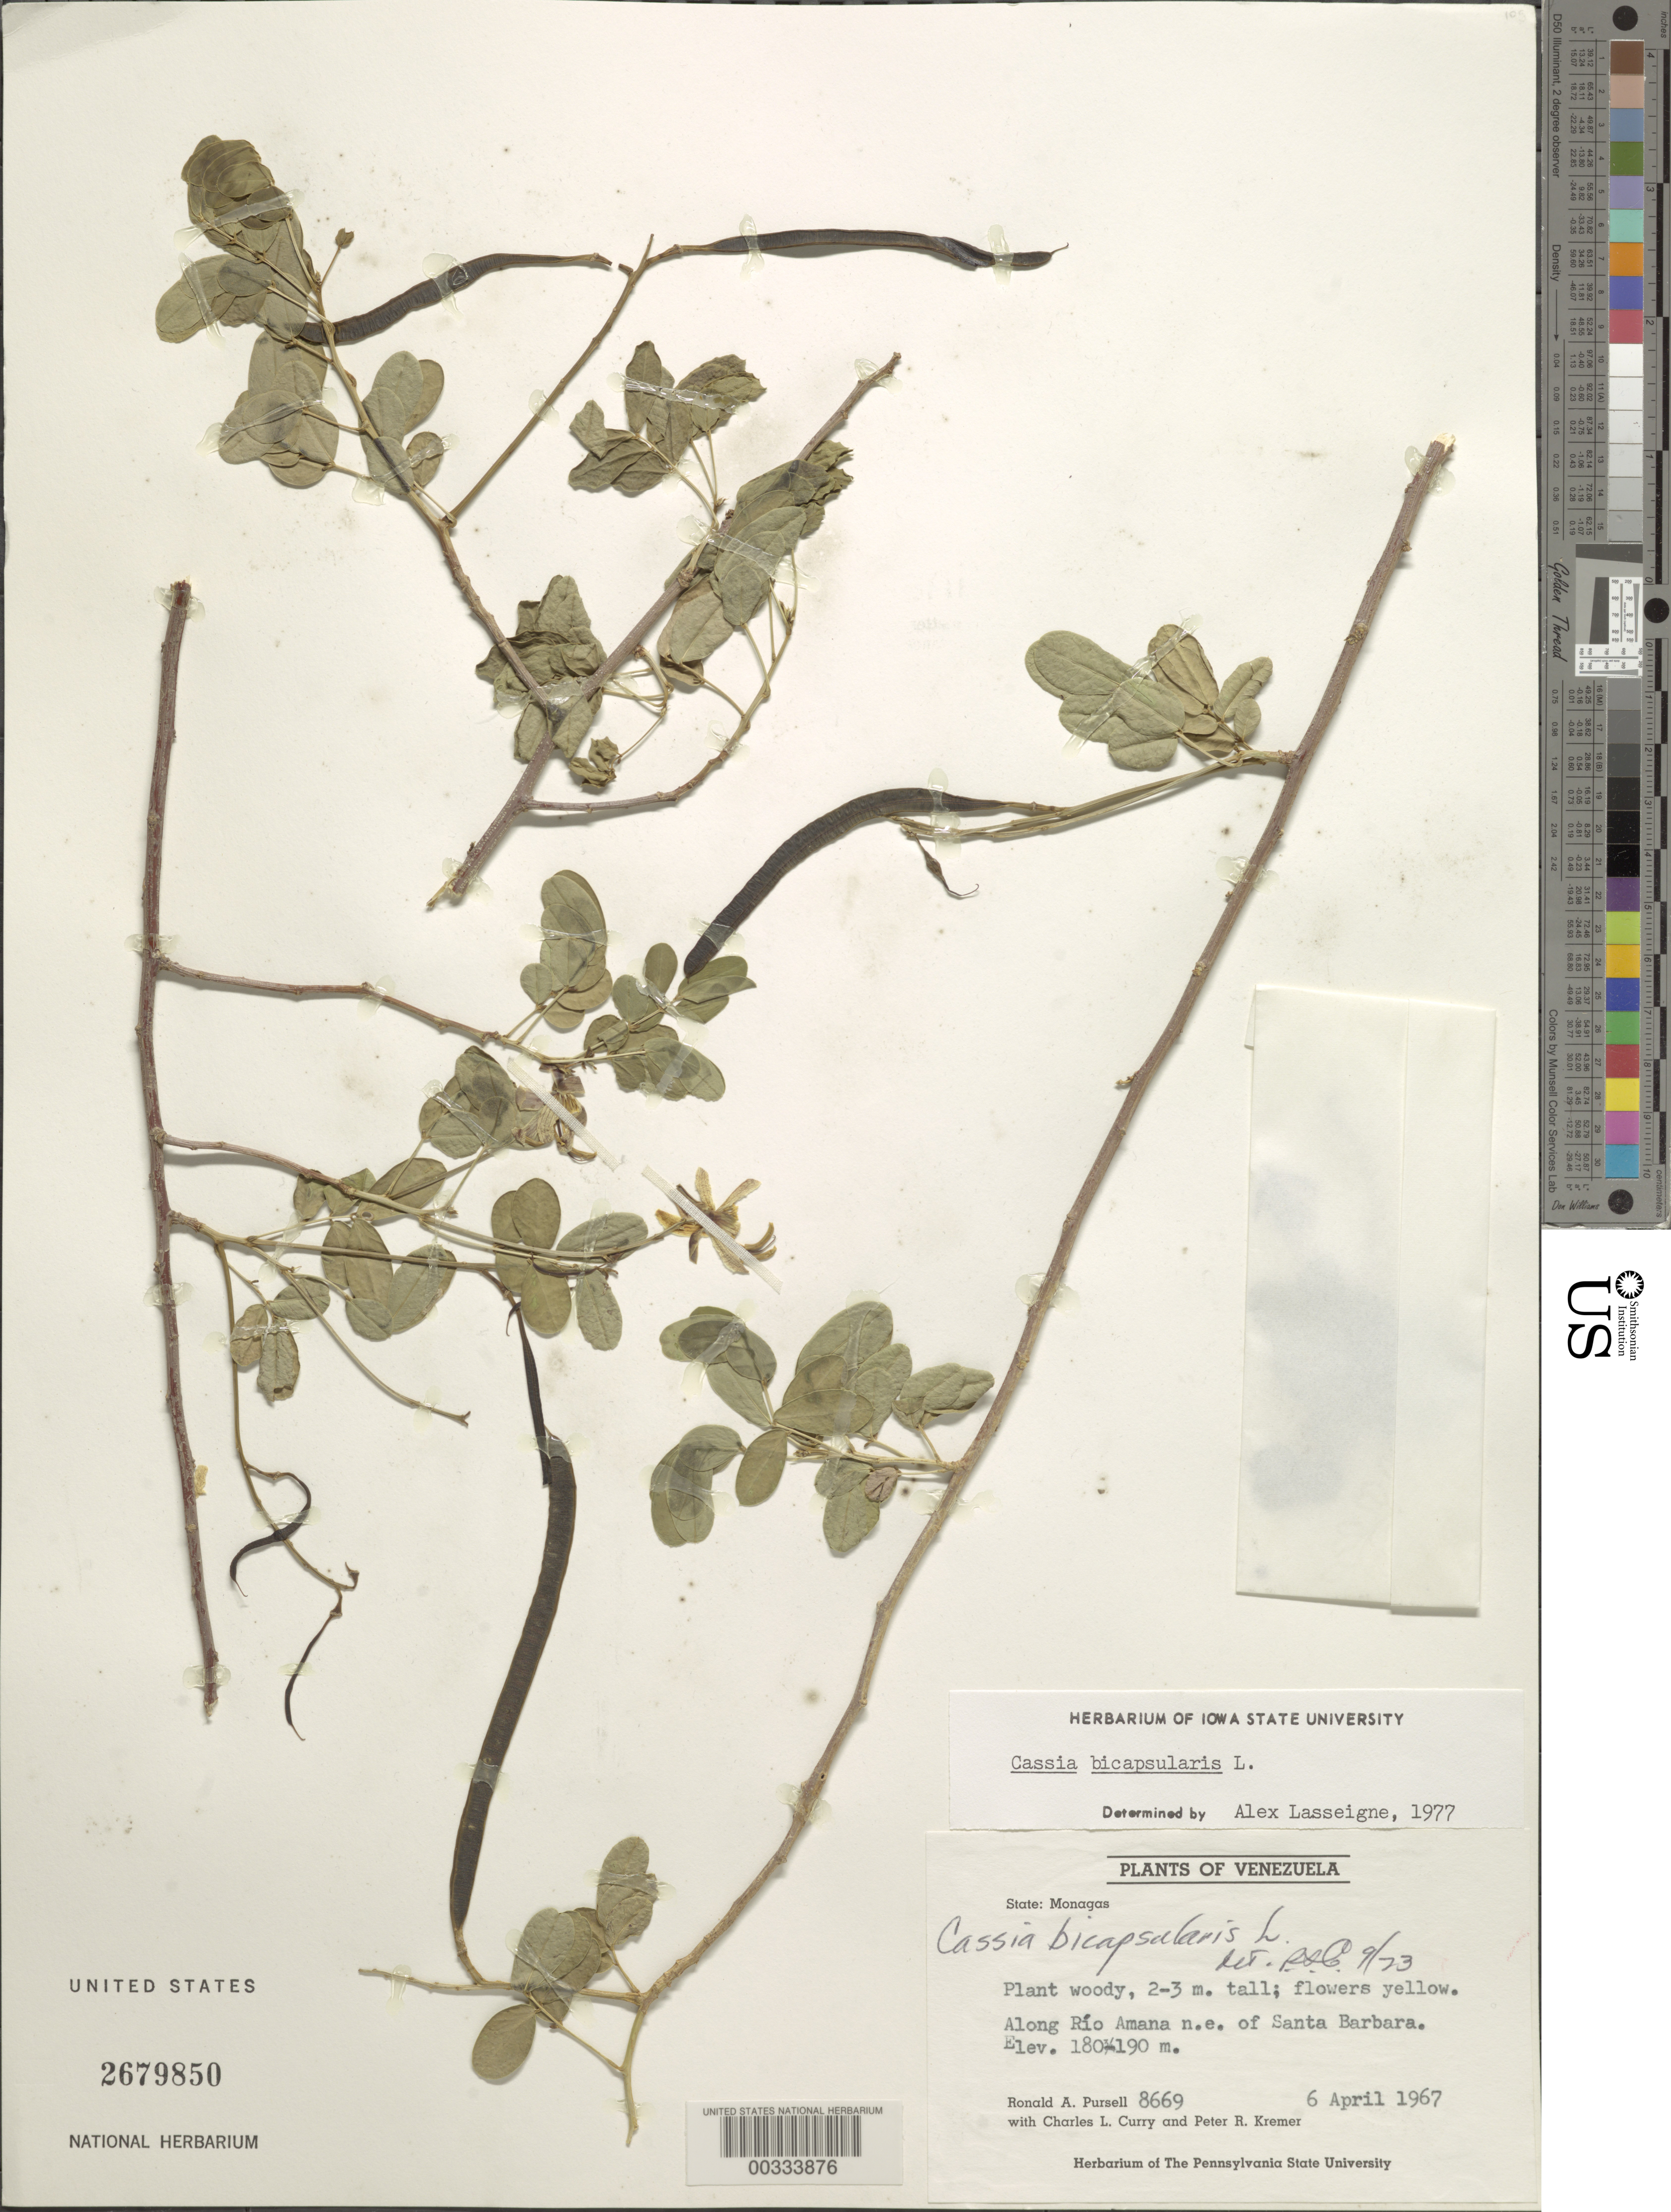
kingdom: Plantae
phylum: Tracheophyta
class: Magnoliopsida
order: Fabales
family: Fabaceae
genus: Senna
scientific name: Senna bicapsularis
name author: (L.) Roxb.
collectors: R. A. Pursell, C. L. Curry & P. R. Kremer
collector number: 8669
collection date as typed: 06 Apr 1967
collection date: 1967-04-06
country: Venezuela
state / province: Monagas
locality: Along Rio Amana NE of Santa Barbara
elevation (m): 180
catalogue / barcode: US 2679850